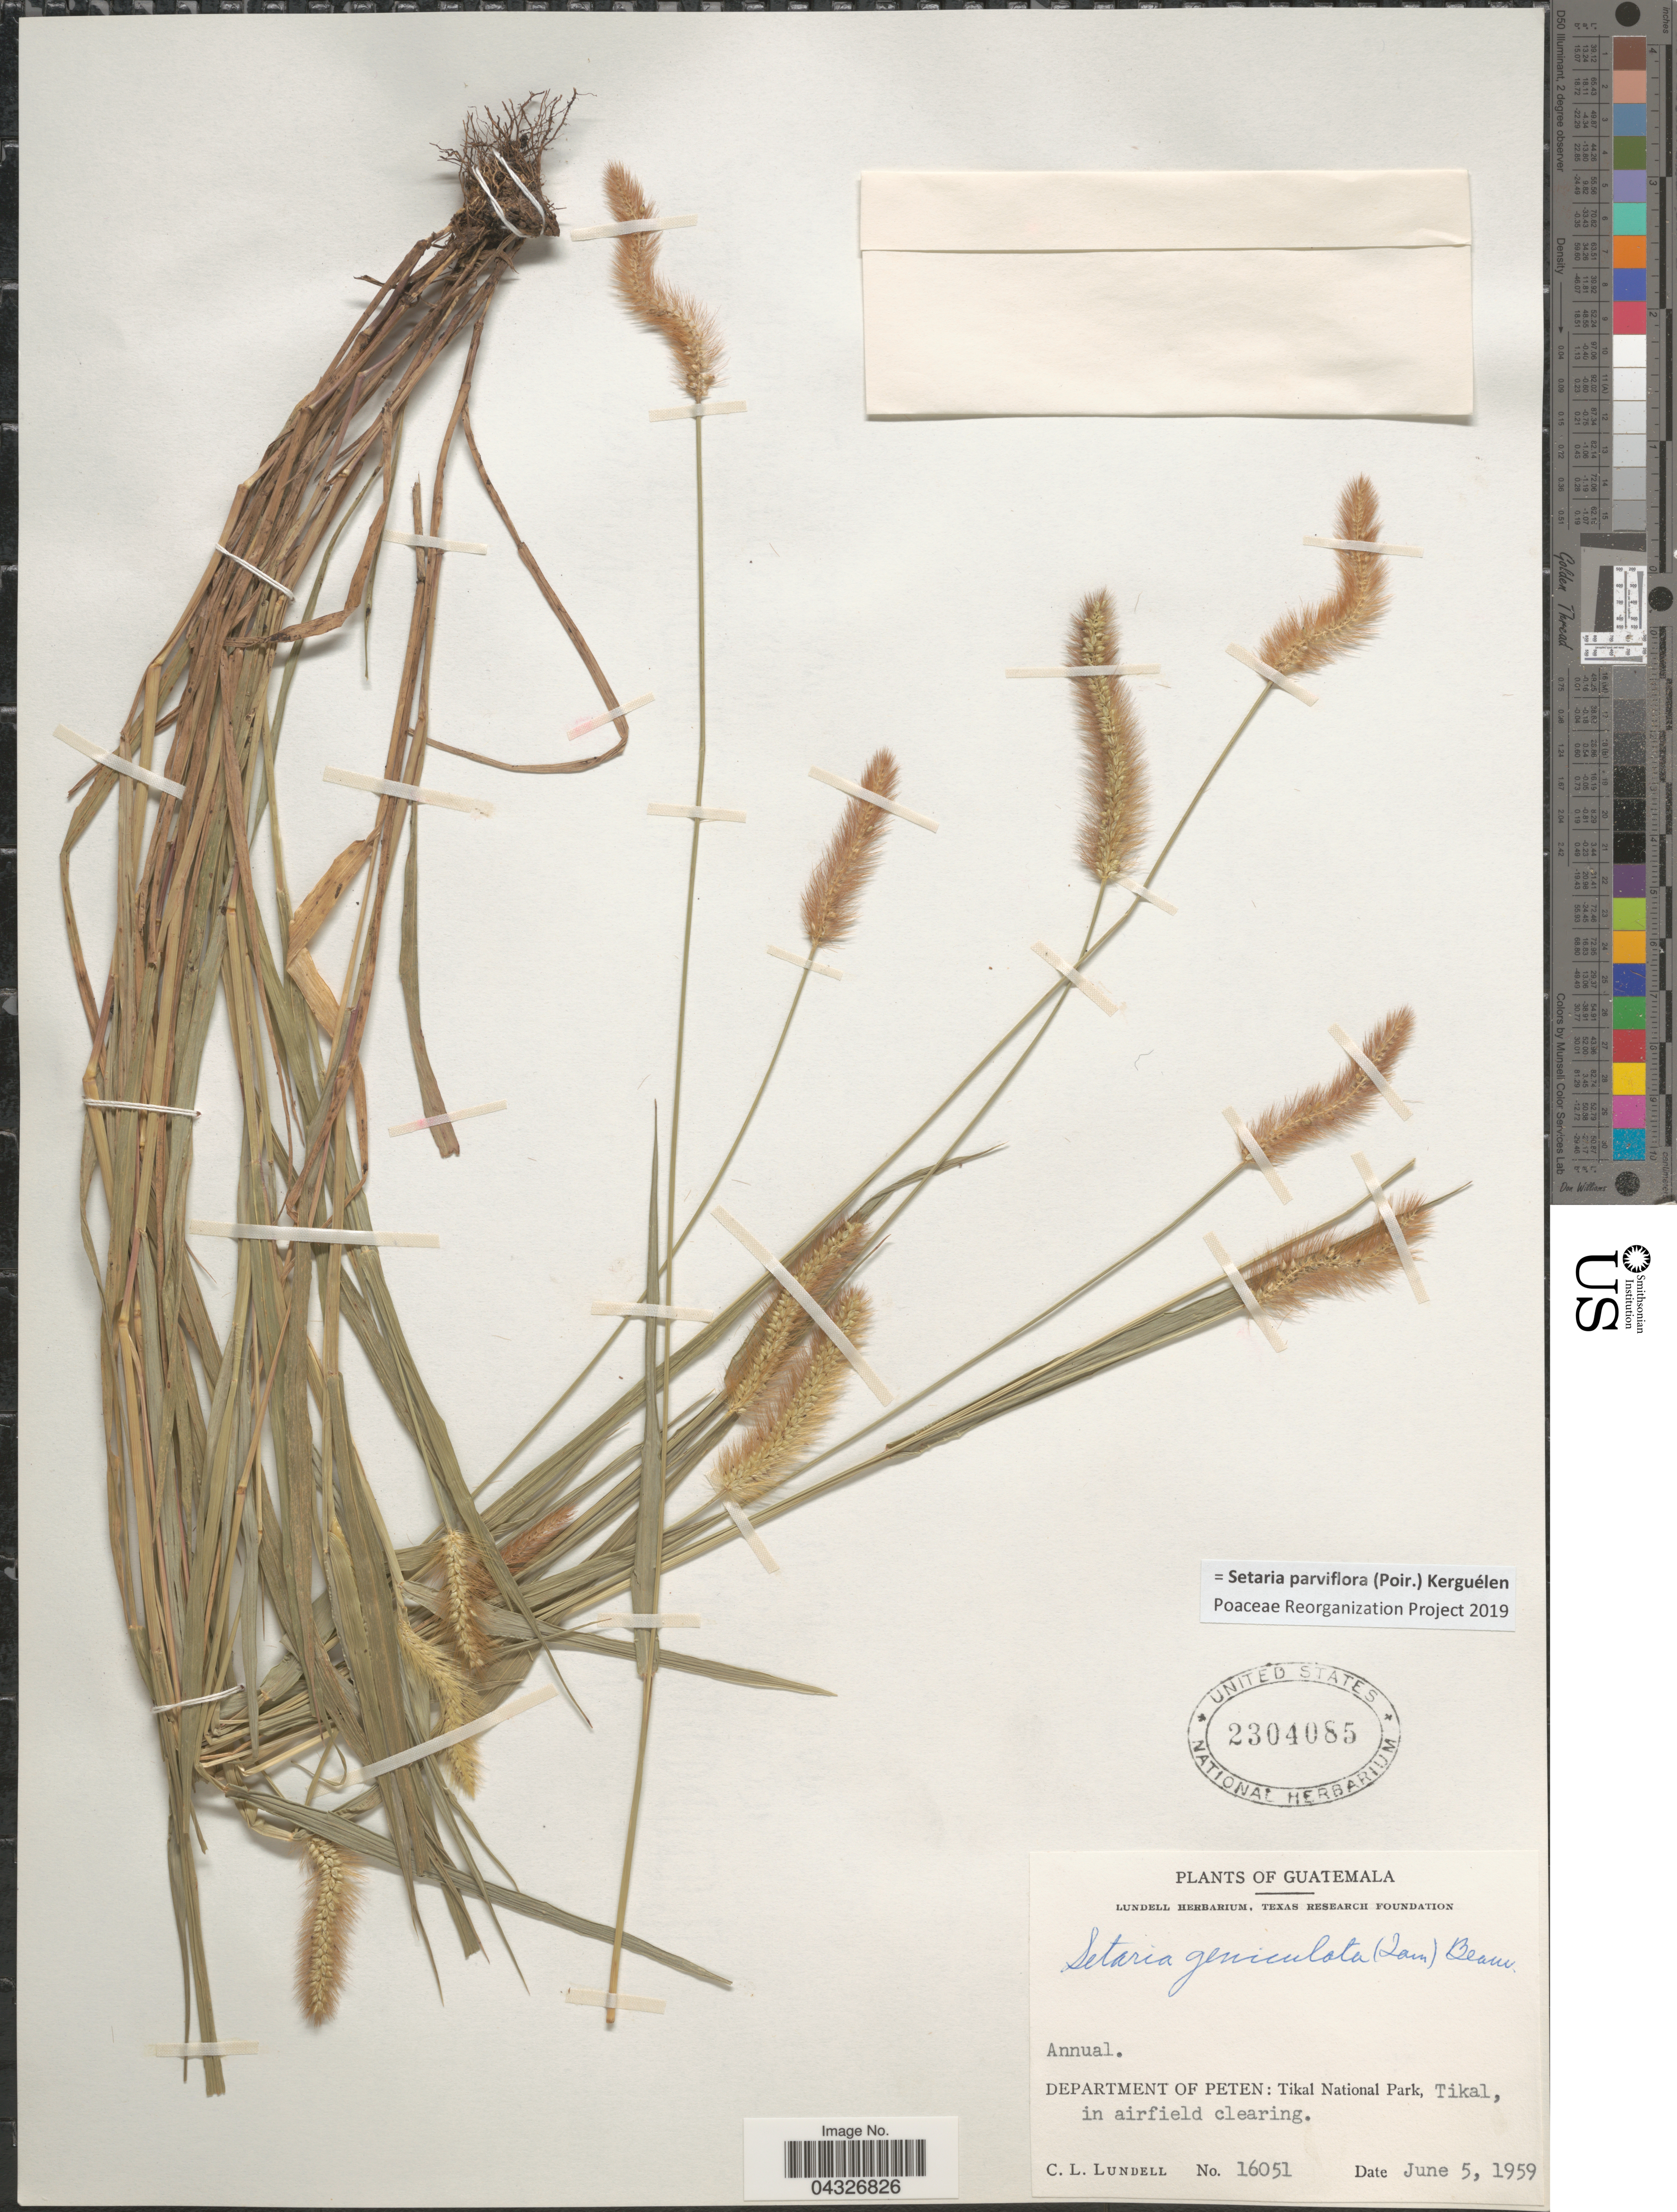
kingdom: Plantae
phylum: Tracheophyta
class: Liliopsida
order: Poales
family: Poaceae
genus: Setaria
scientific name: Setaria parviflora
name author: (Poir.) Kerguélen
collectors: C. L. Lundell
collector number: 16051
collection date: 1959-06-05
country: Guatemala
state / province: El Peten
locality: Department of Peten: Tikal National Park, Tikal, in airfield clearing.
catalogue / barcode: US 2304085